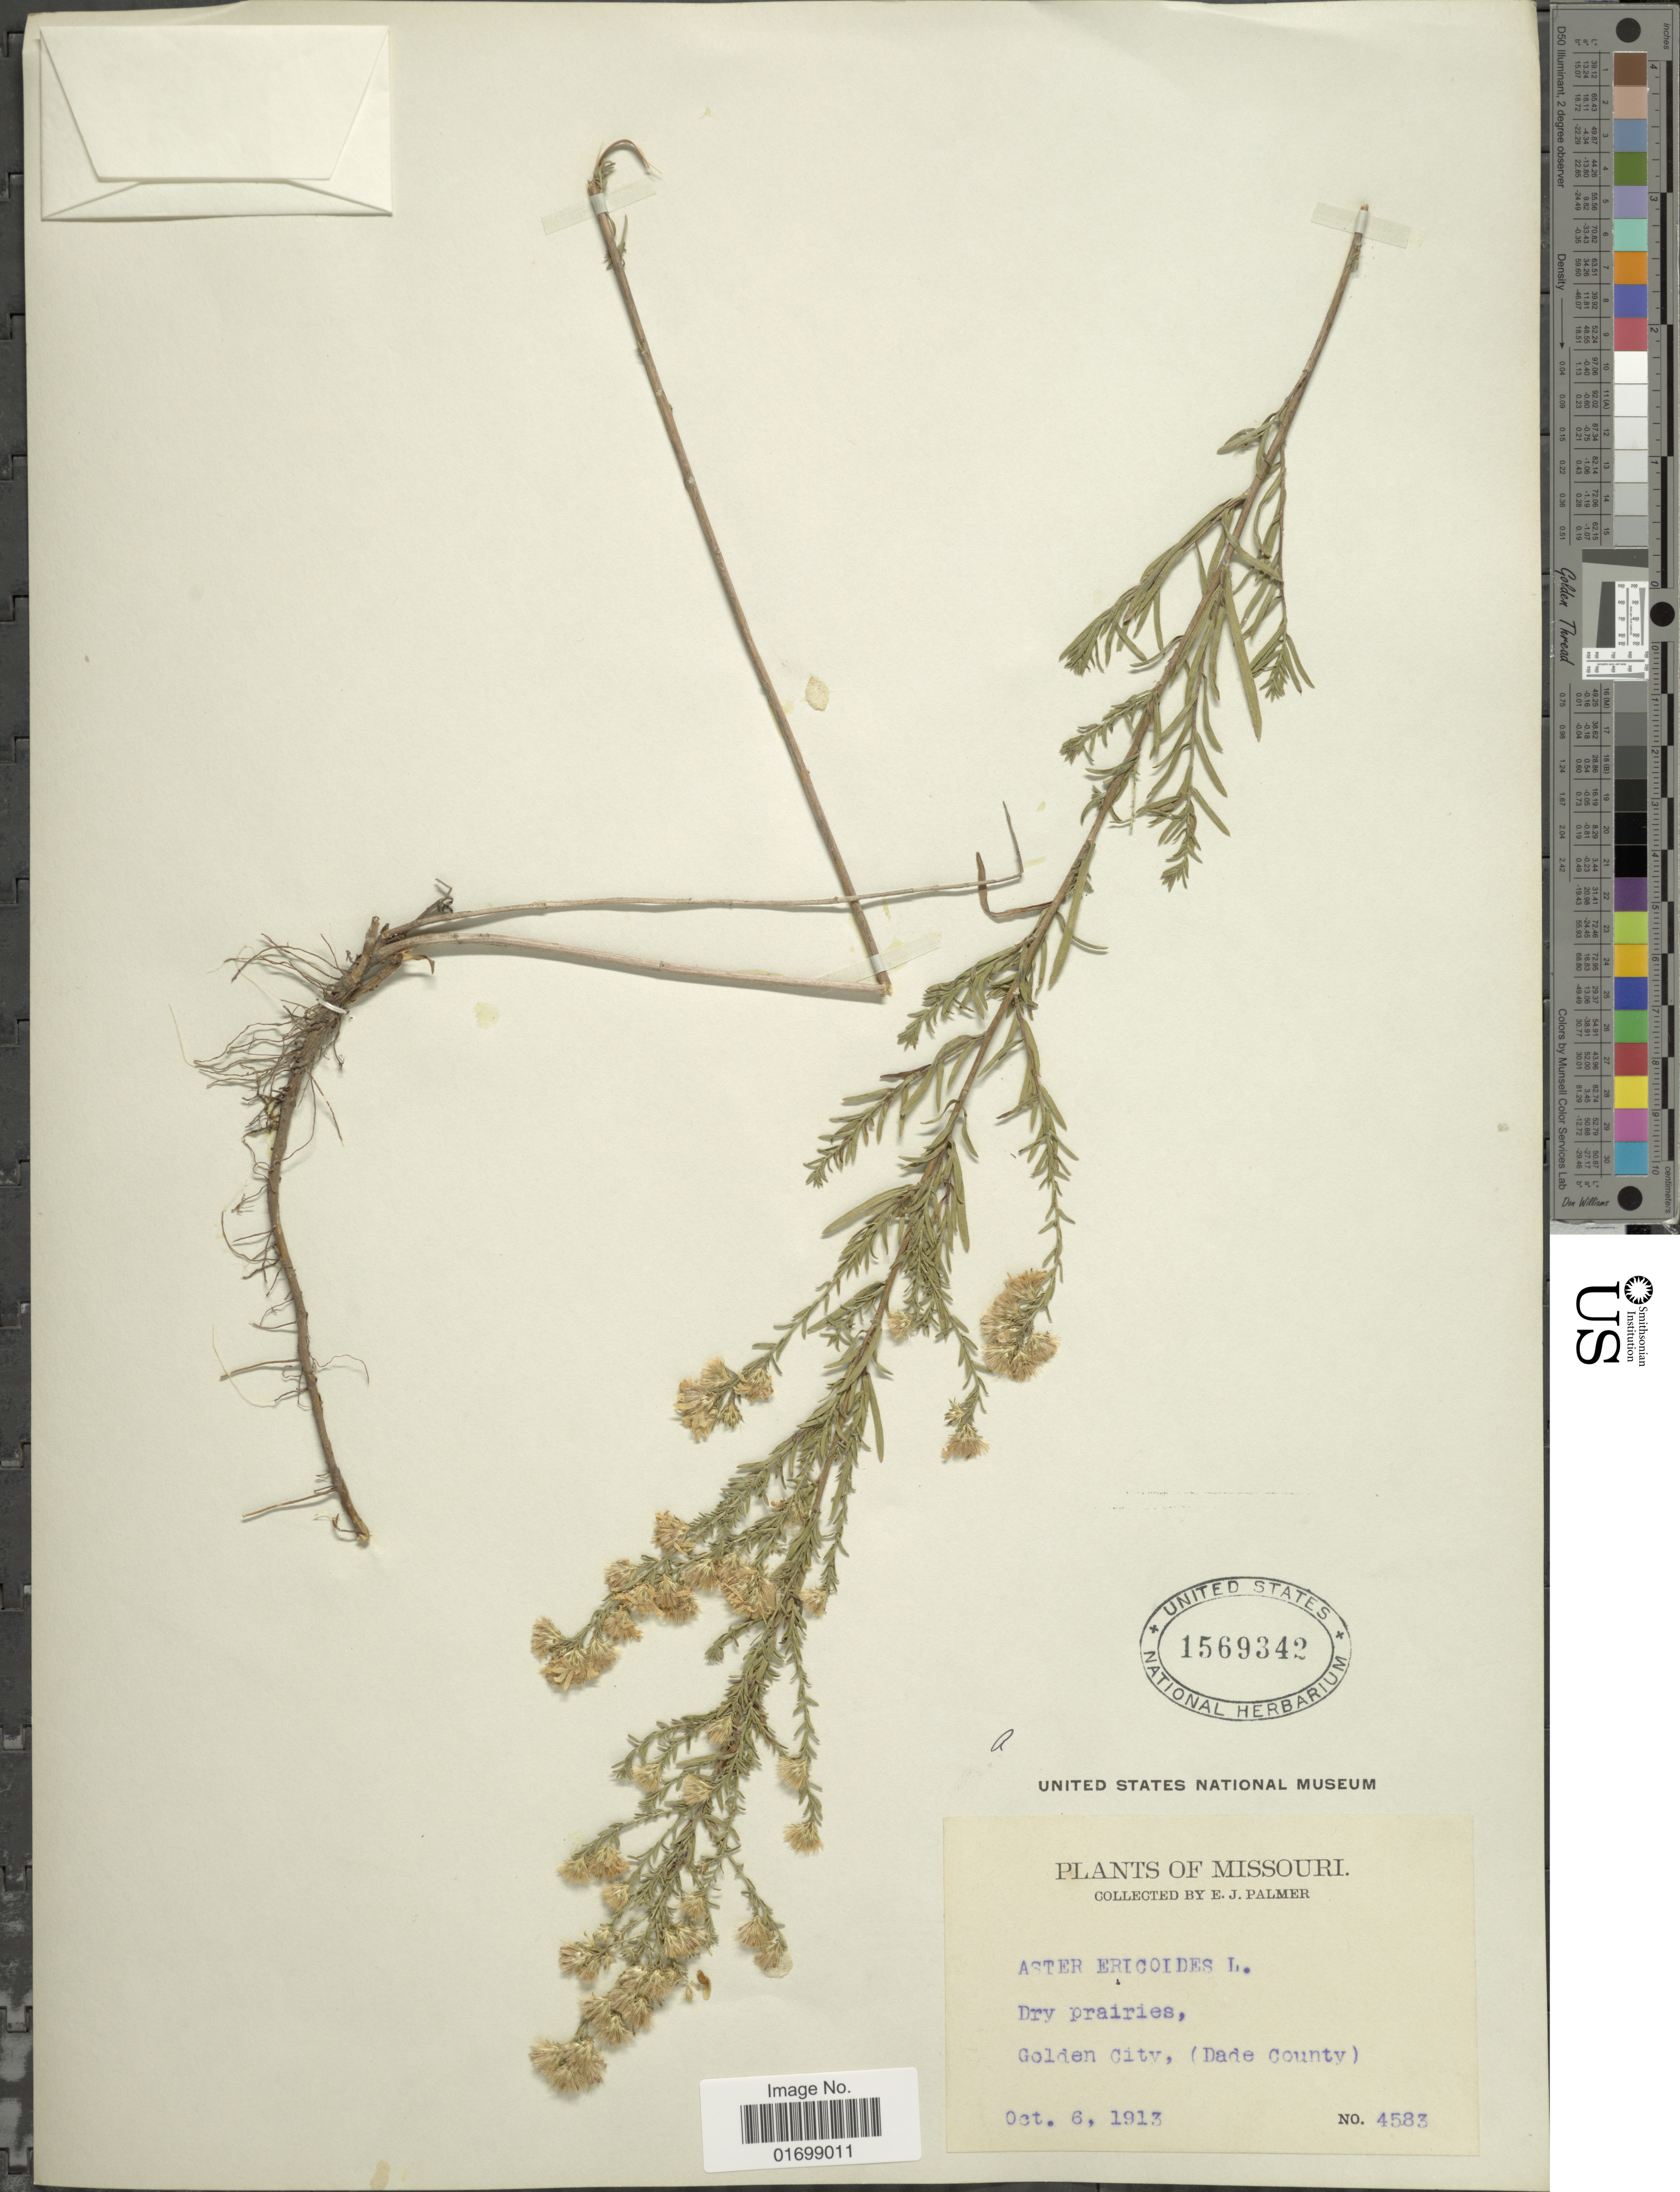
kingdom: Plantae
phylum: Tracheophyta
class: Magnoliopsida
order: Asterales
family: Asteraceae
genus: Symphyotrichum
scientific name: Symphyotrichum ericoides var. prostratum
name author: (Kuntze) G.L. Nesom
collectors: E. J. Palmer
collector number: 4583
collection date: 1913-10-06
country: United States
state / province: Missouri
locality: Golden City, (Dade County), dry prairies.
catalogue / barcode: US 1569342